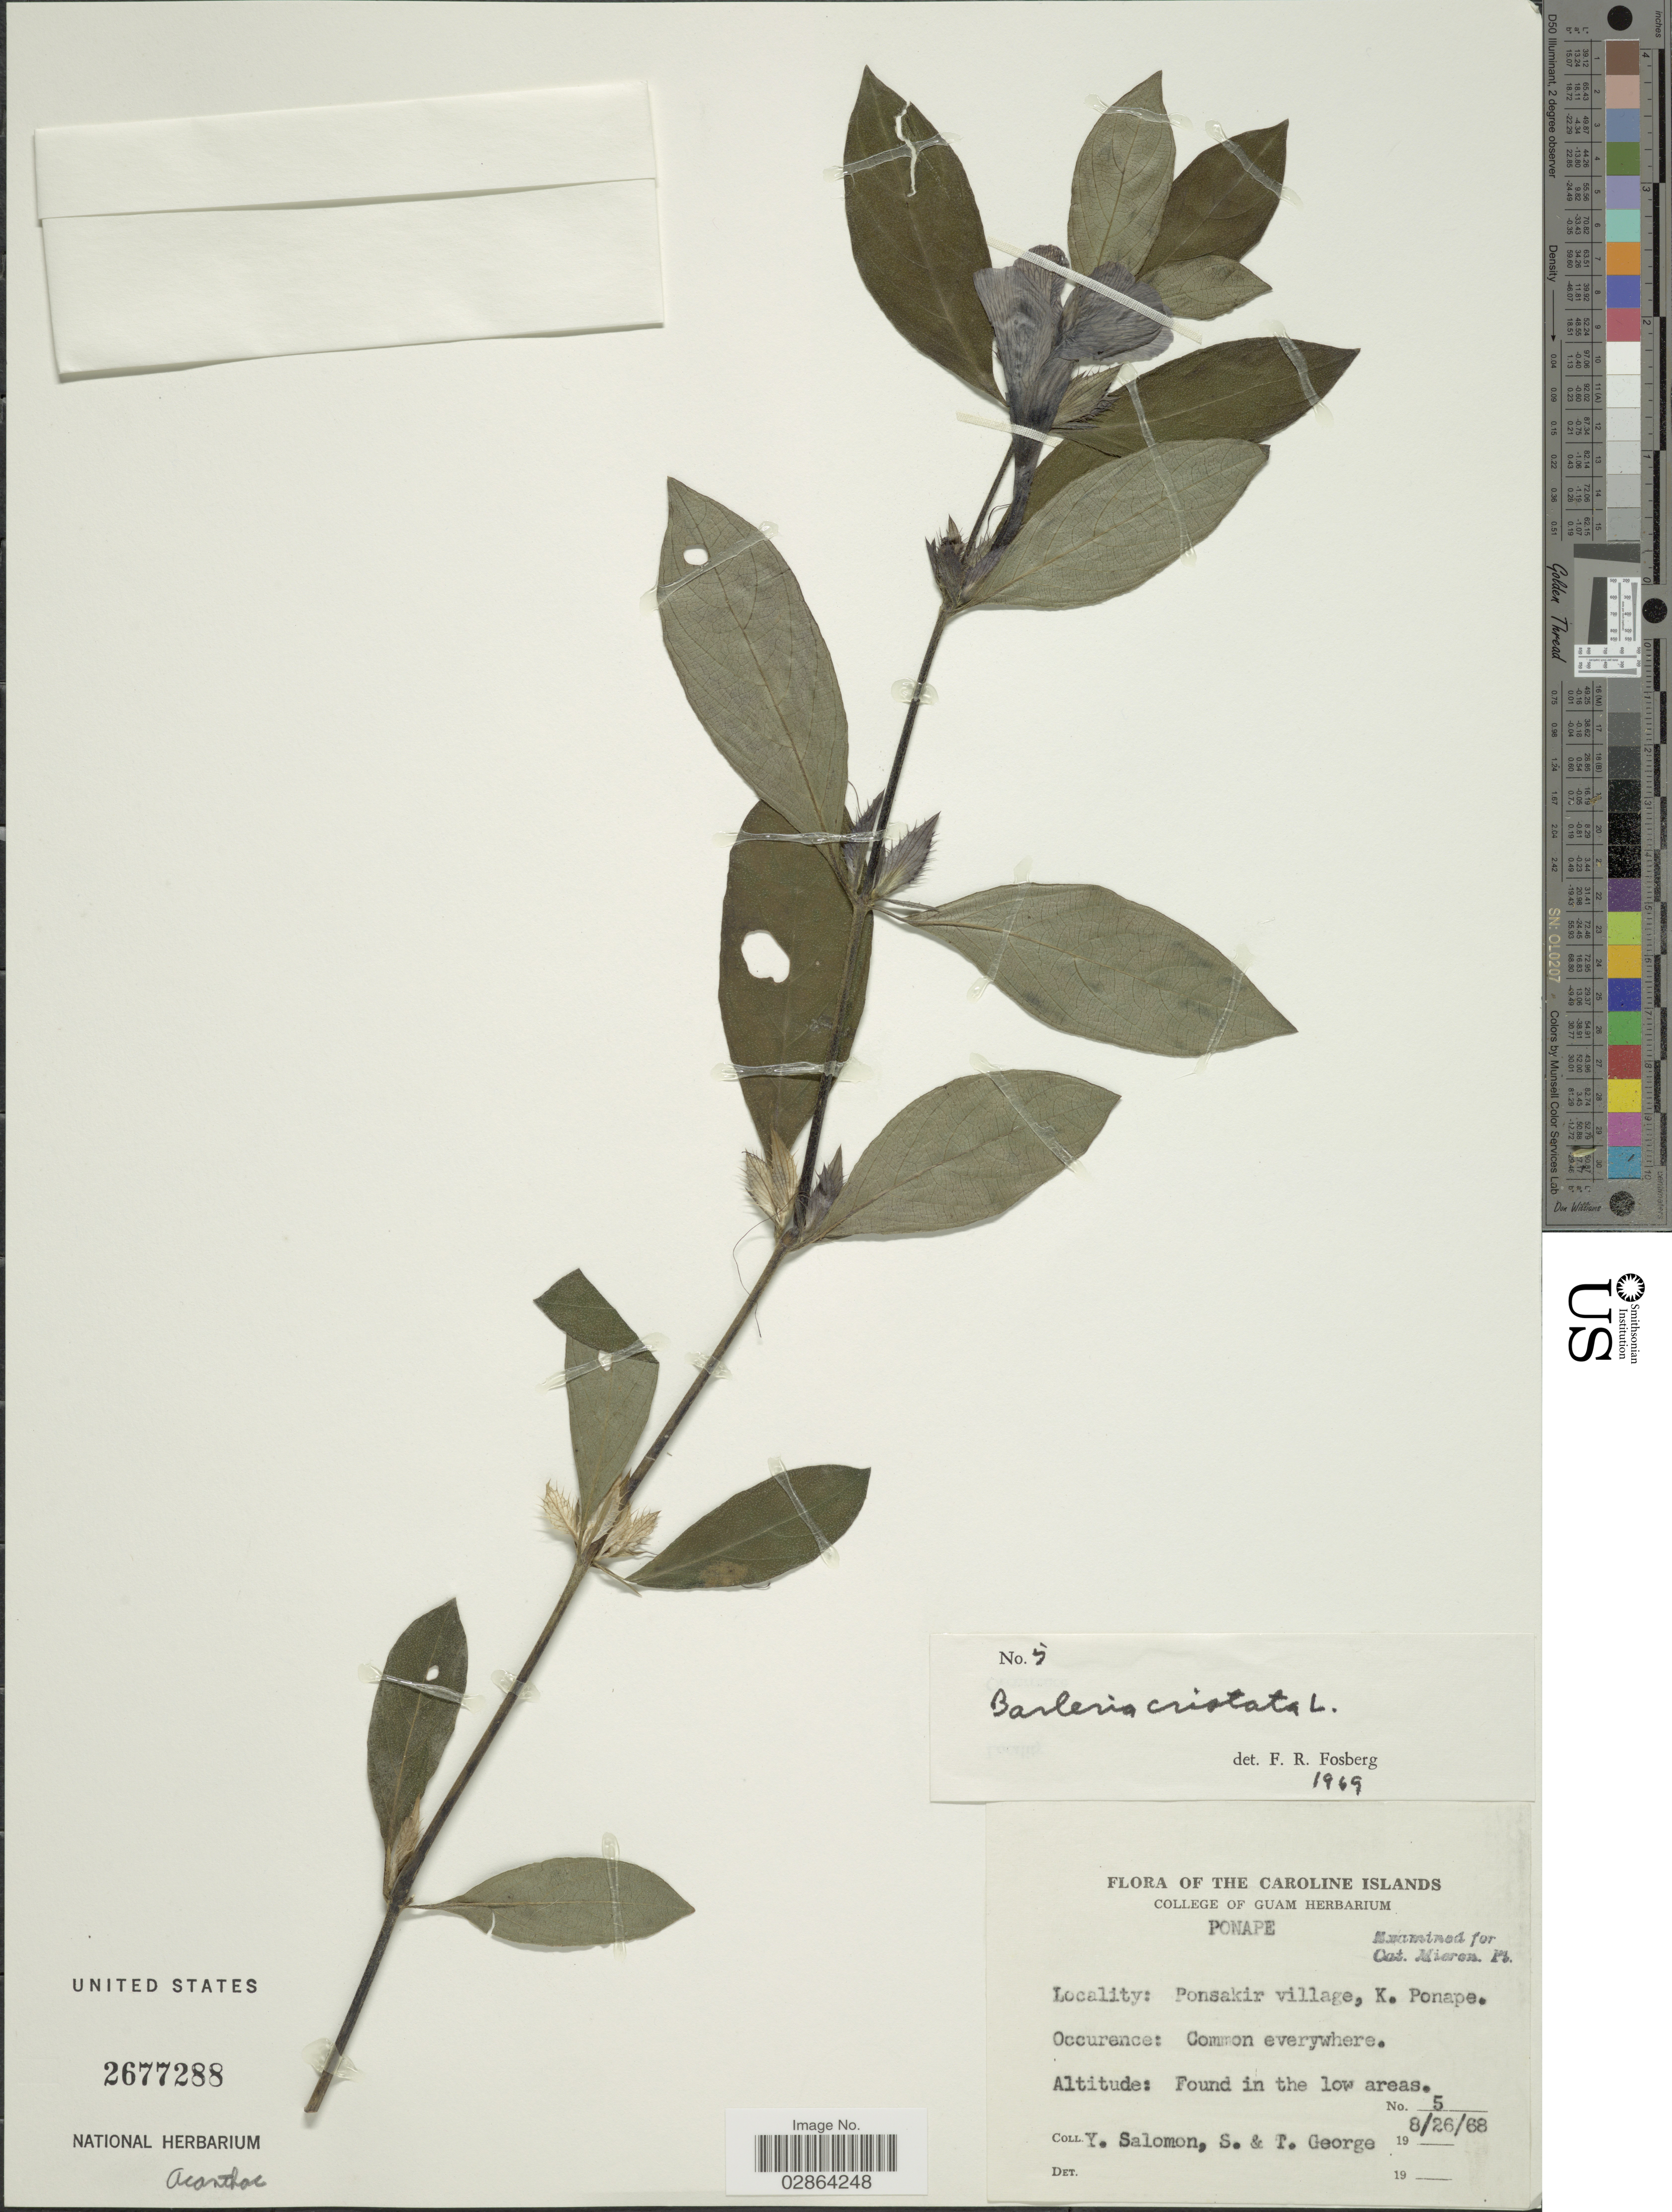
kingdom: Plantae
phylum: Tracheophyta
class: Magnoliopsida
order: Lamiales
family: Acanthaceae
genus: Barleria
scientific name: Barleria cristata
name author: L.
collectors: Y. Salomon, S. George & T. George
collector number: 5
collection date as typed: Transcribed d/m/y: 26/8/68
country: Micronesia, Federated States of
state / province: Pohnpei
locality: The Caroline Islands, Ponape, Ponsakir village, K. Ponape.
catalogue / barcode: US 2677288